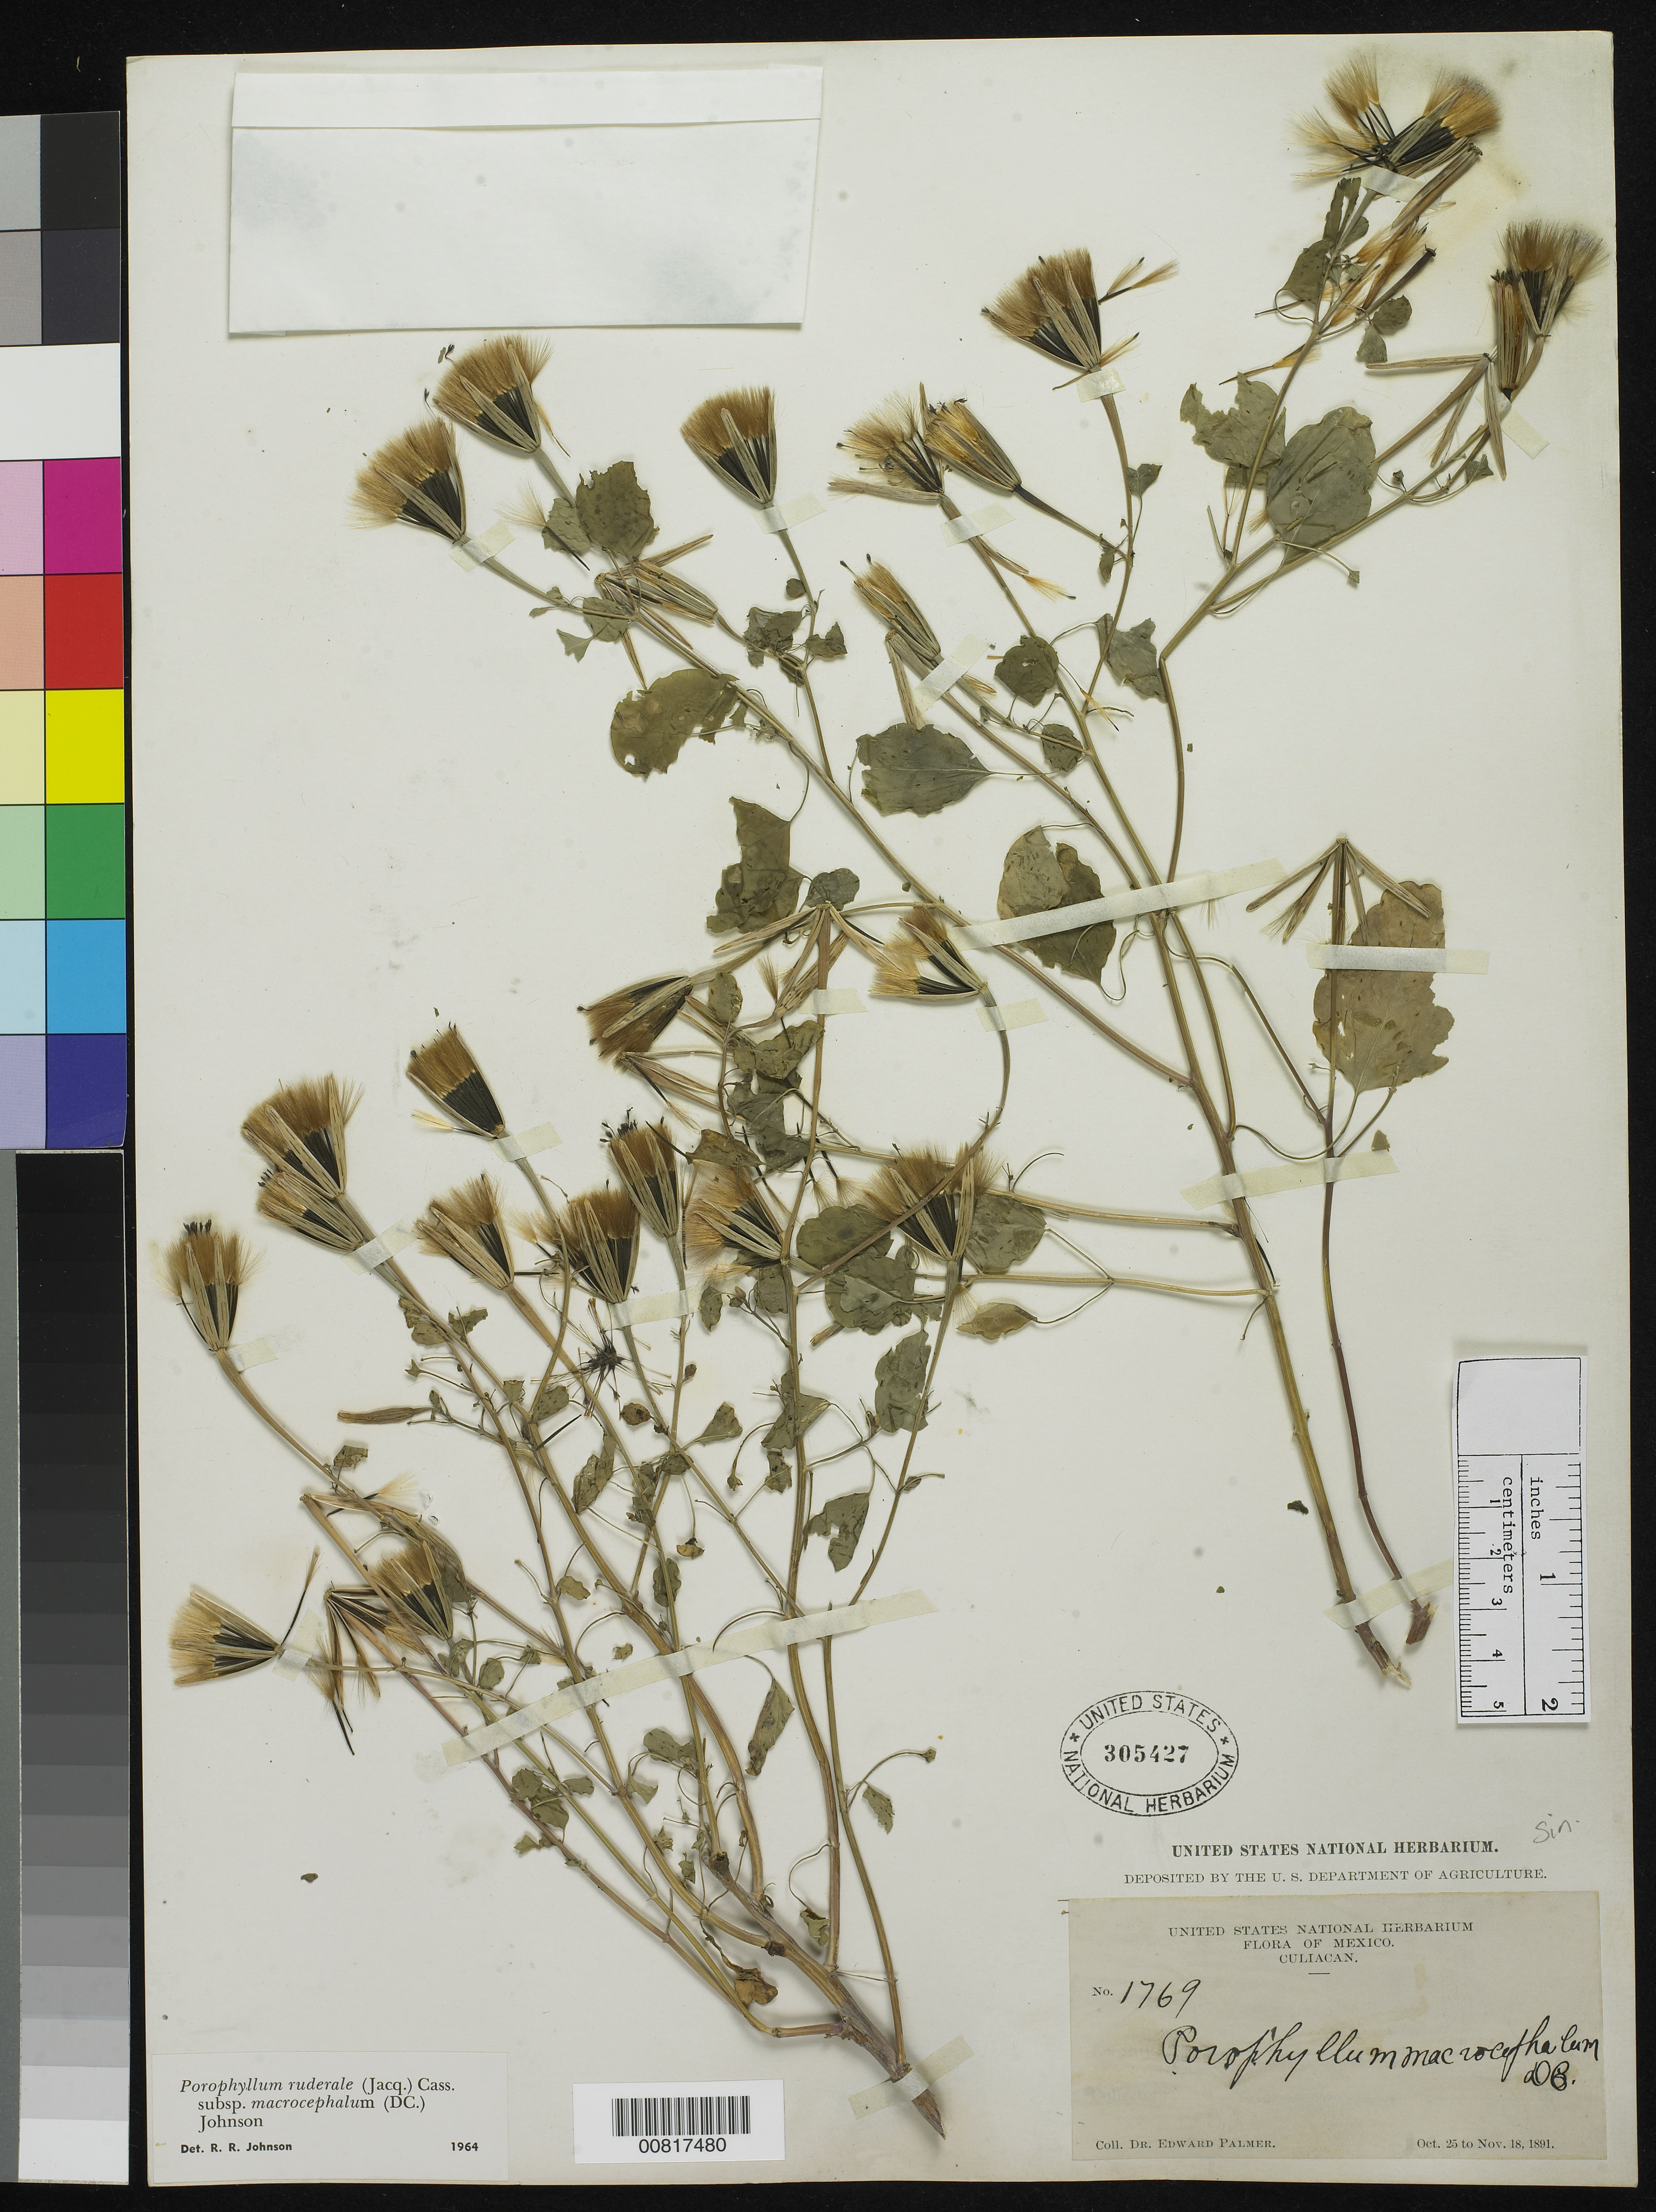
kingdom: Plantae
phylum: Tracheophyta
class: Magnoliopsida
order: Asterales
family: Asteraceae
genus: Porophyllum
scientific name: Porophyllum ruderale subsp. macrocephalum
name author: (DC.) R.R. Johnson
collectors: E. Palmer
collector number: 1769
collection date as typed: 25 Oct 1891 to 18 Nov 1891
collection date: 1891-10-25/1891-11-18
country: Mexico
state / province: Sinaloa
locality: Culiacan, Sinaloa.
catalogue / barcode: US 305427